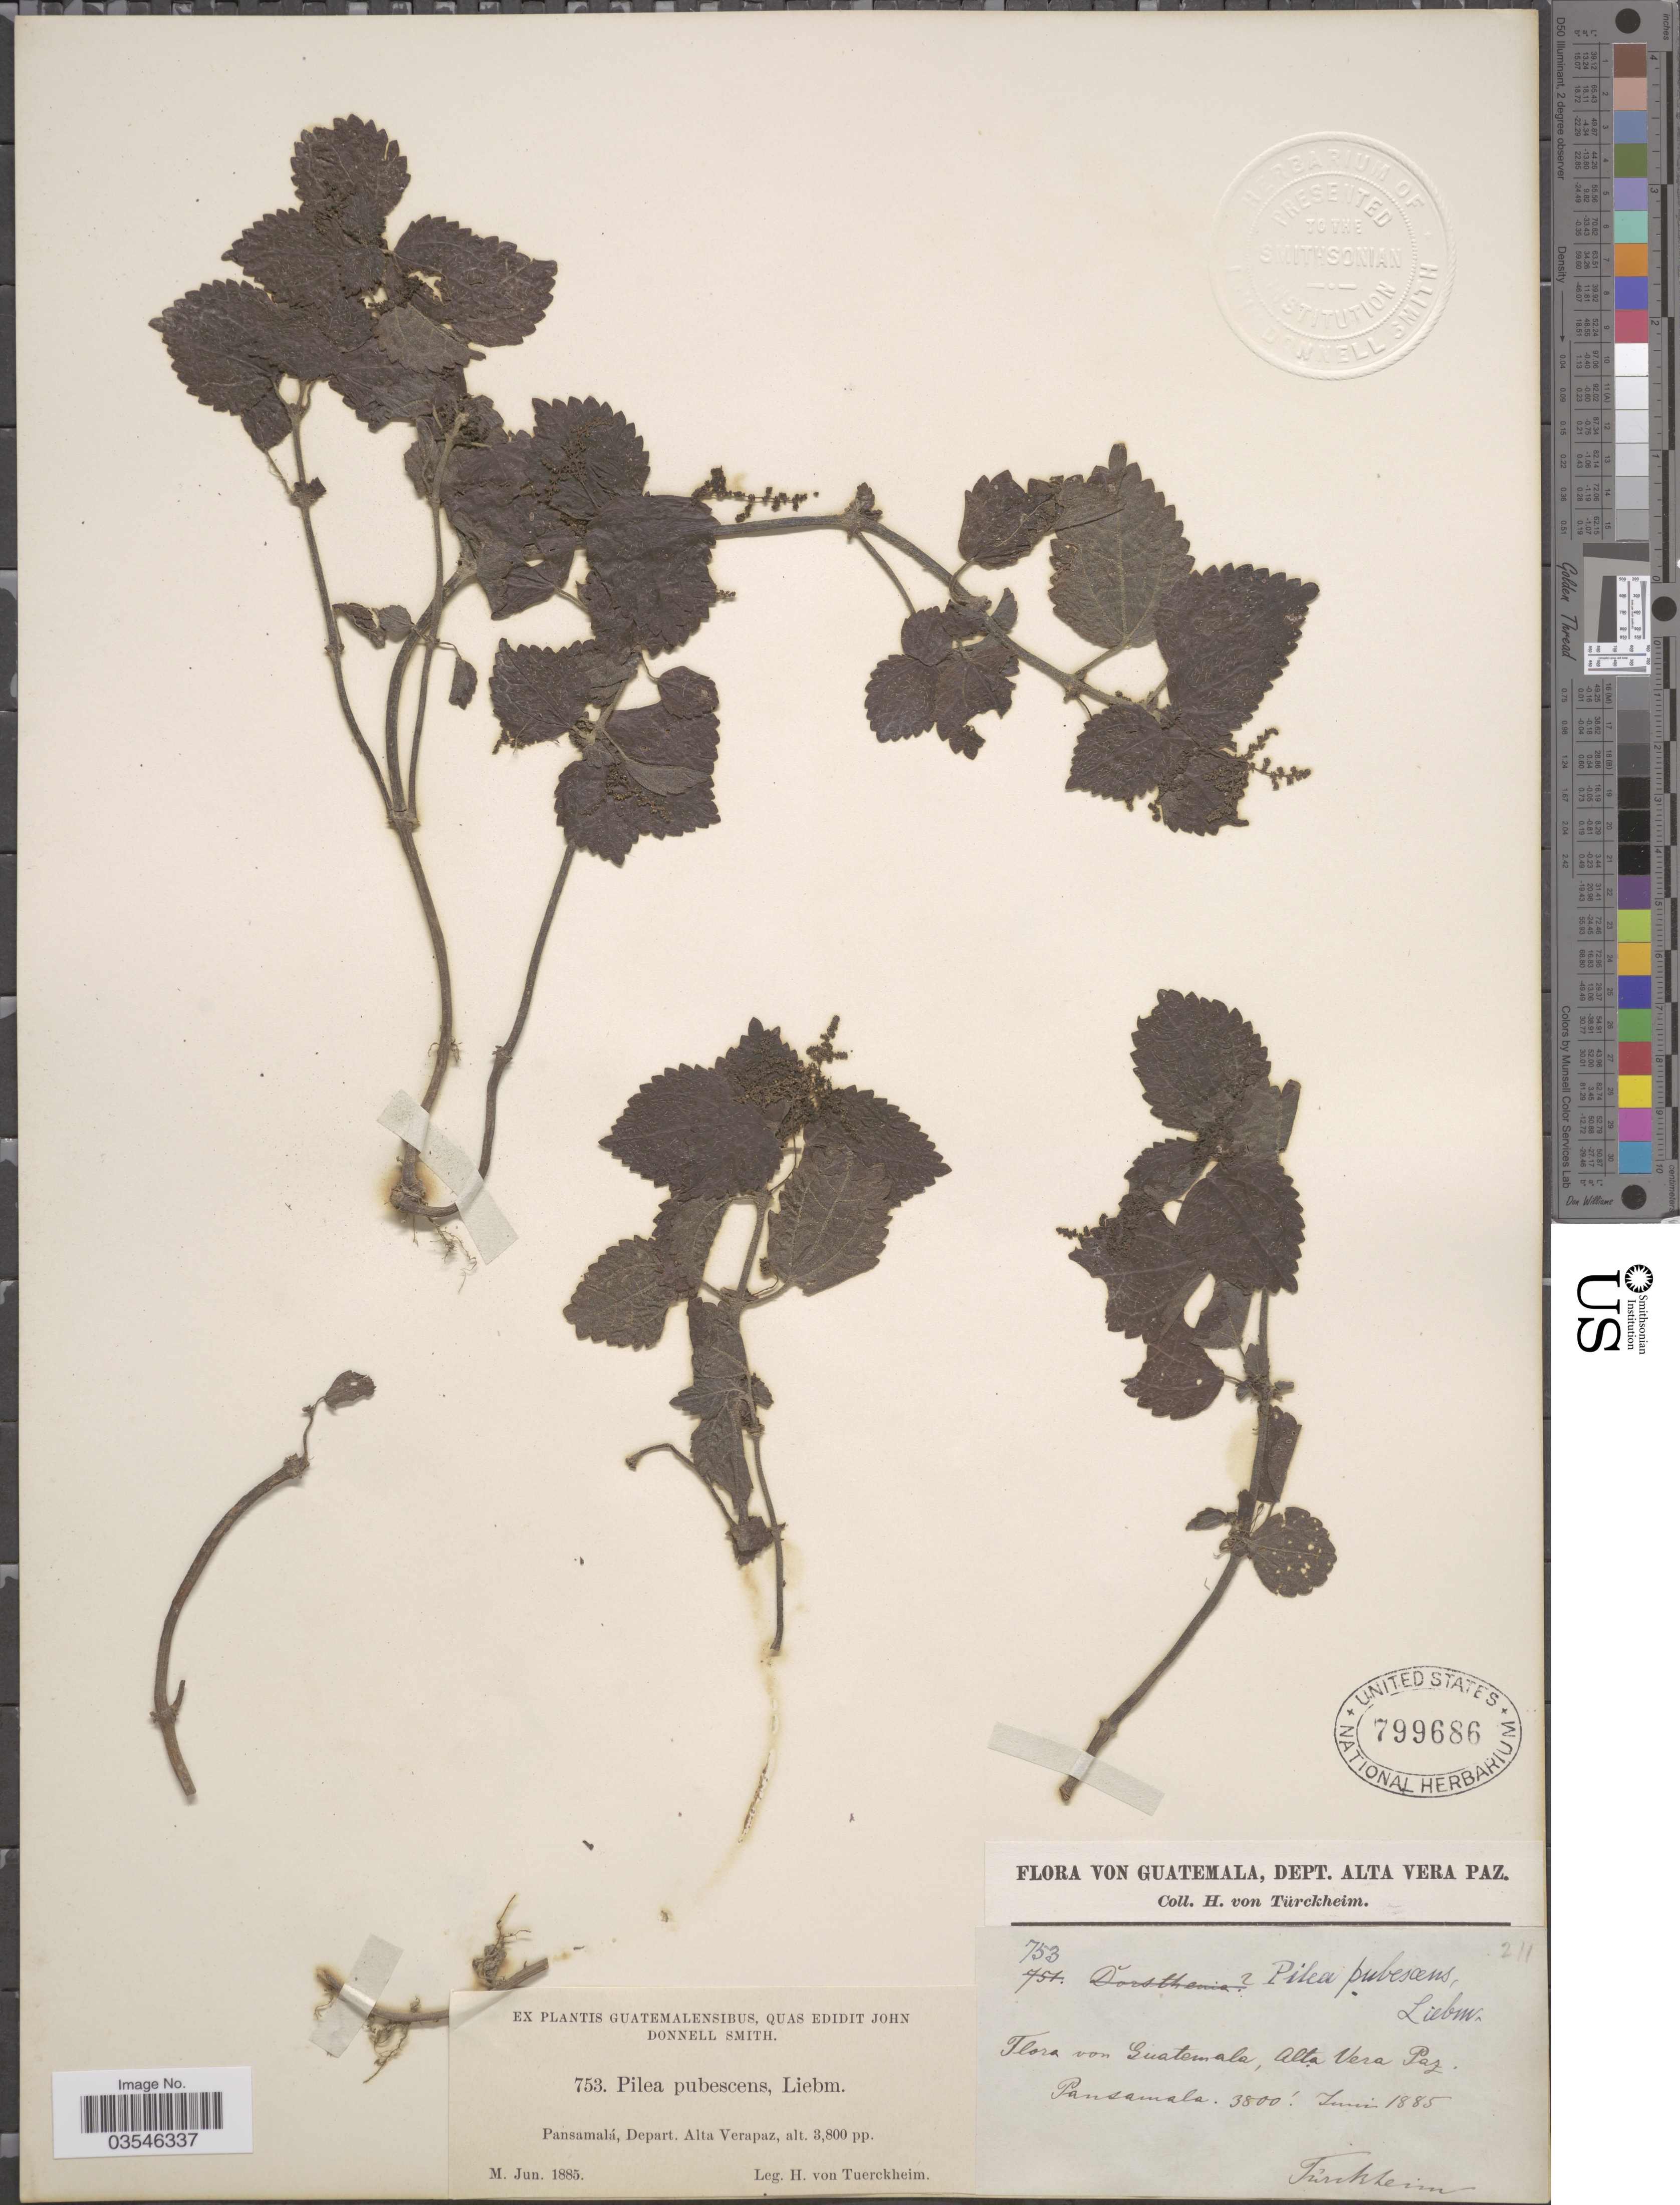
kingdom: Plantae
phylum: Tracheophyta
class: Magnoliopsida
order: Rosales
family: Urticaceae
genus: Pilea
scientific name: Pilea pubescens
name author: Liebm.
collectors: H. von Türckheim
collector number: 753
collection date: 1885-06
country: Guatemala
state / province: Alta Verapaz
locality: Pansamalá, Depart. Alta Verapaz.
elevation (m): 1158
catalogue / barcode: US 799686